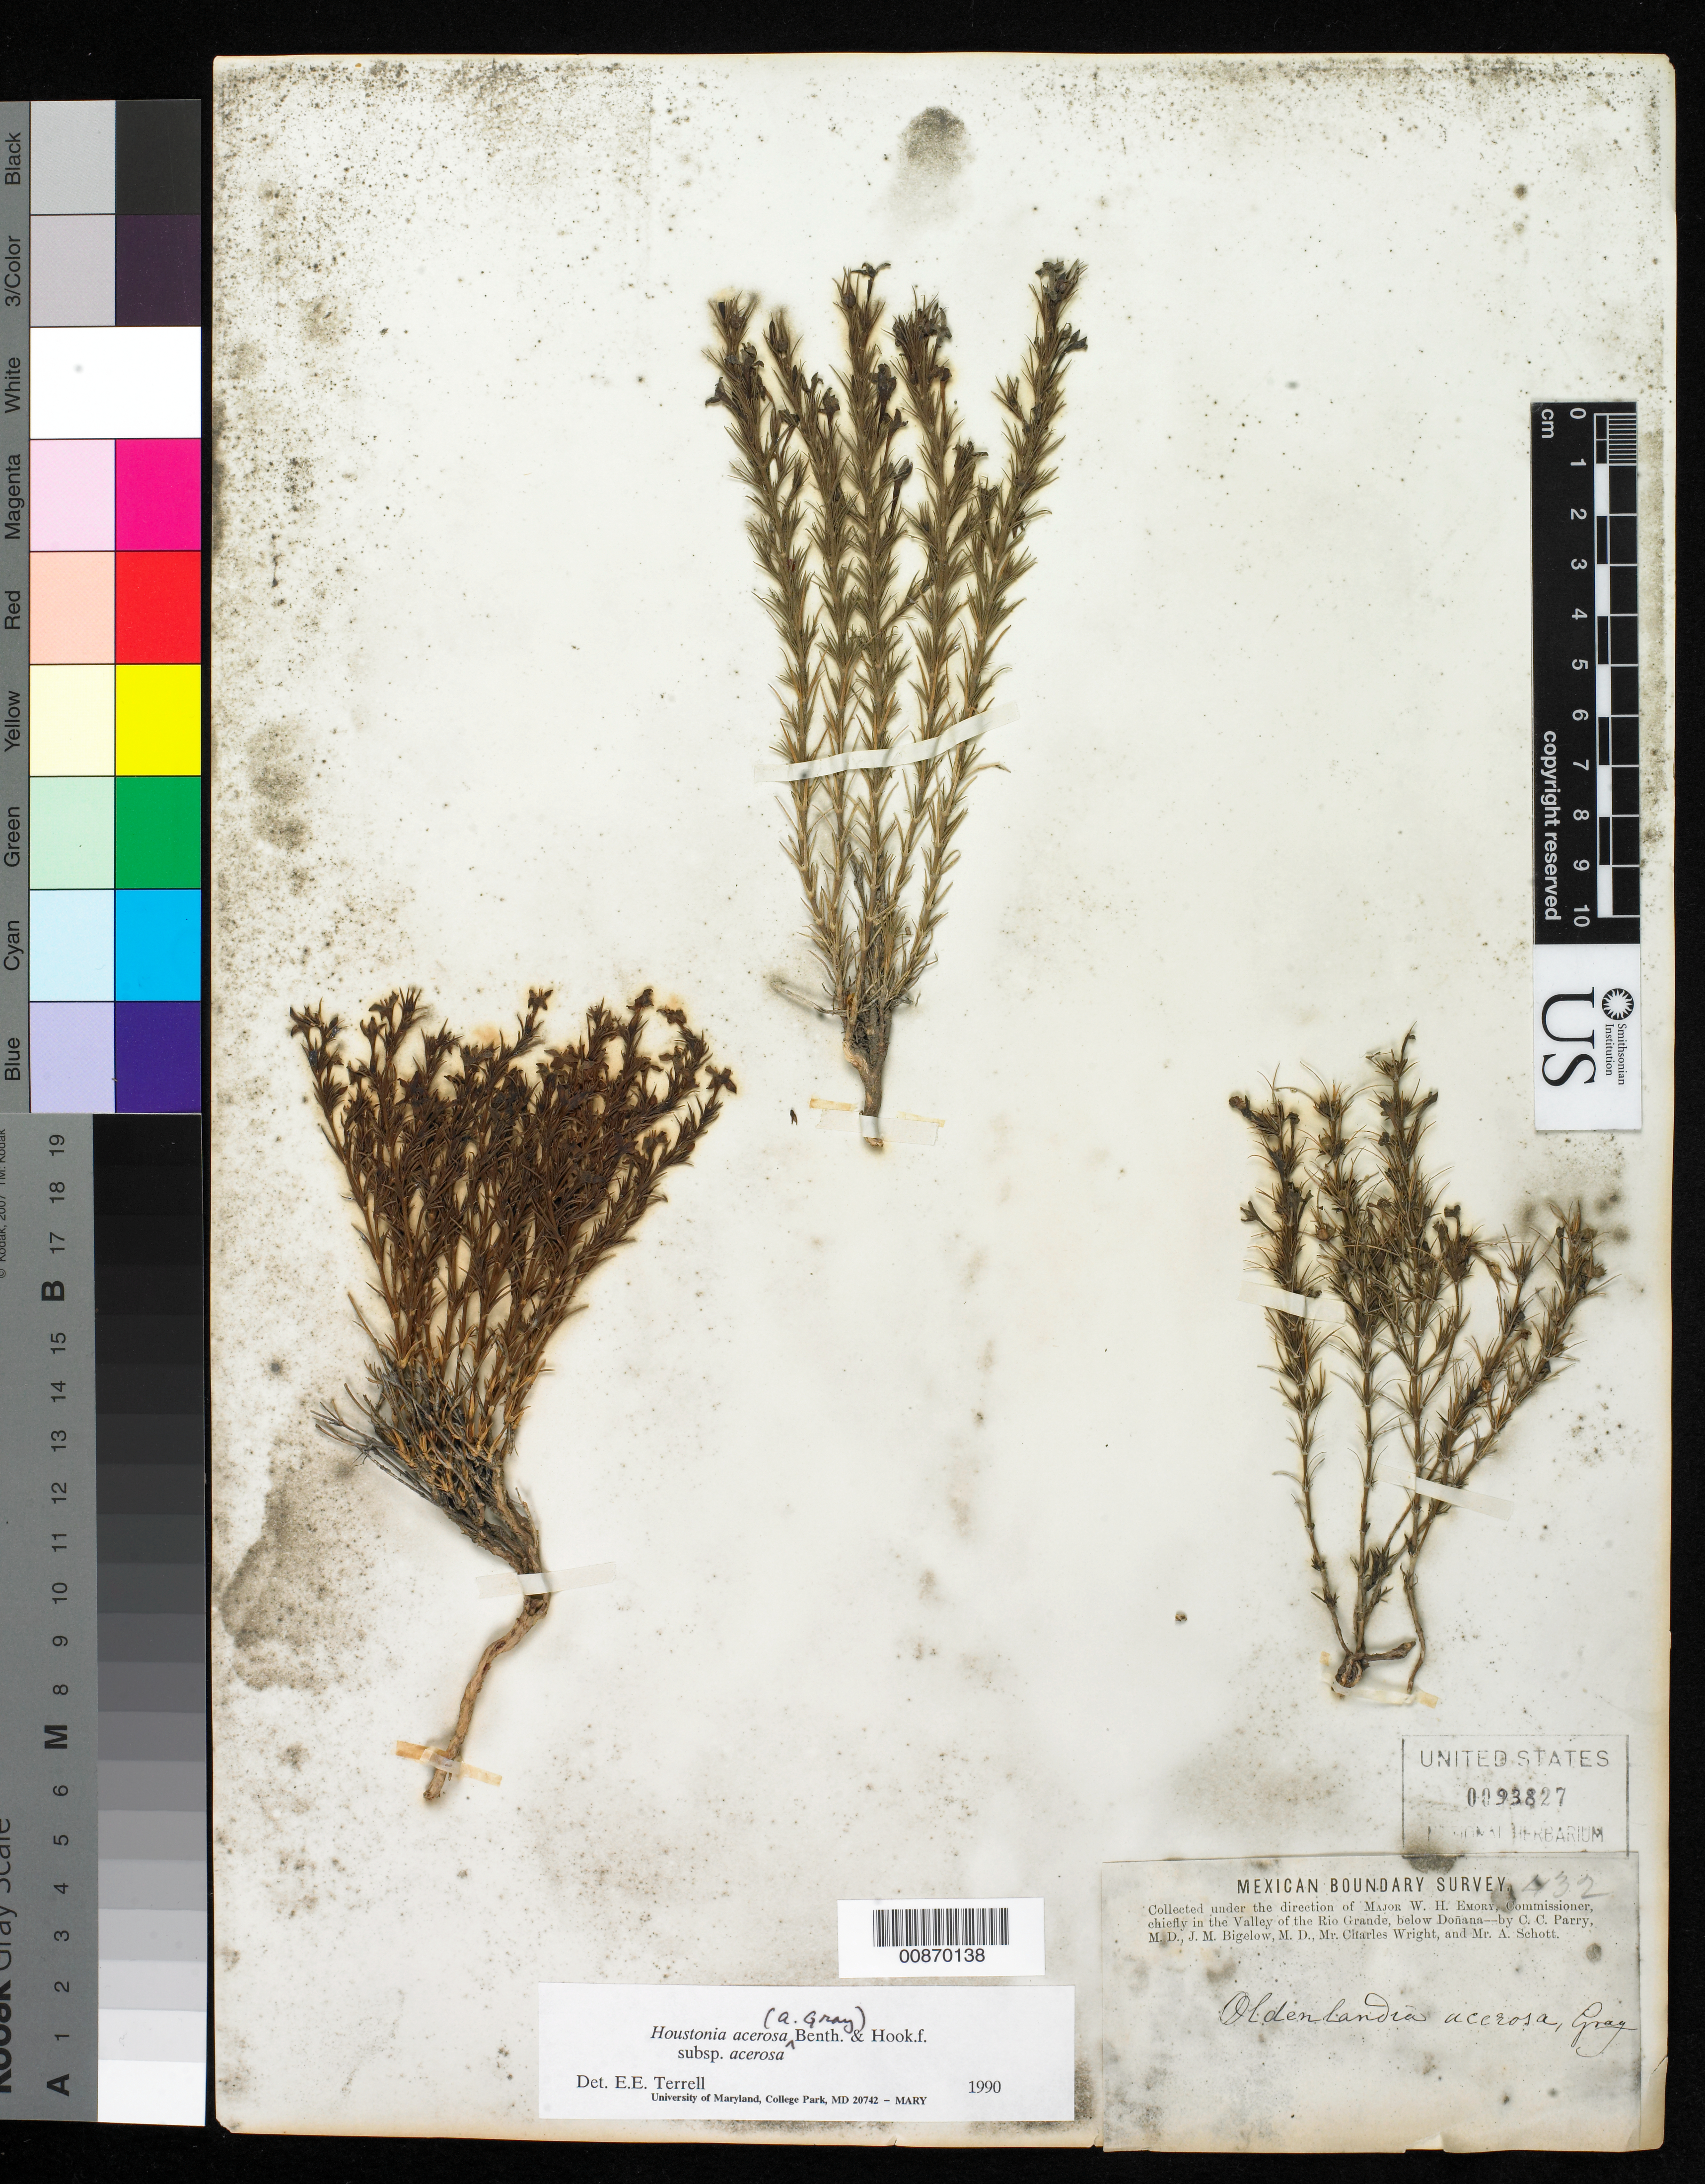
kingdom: Plantae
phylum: Tracheophyta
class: Magnoliopsida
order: Gentianales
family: Rubiaceae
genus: Houstonia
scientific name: Houstonia acerosa subsp. acerosa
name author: (A. Gray) Benth. & Hook. f.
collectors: C. C. Parry, J. M. Bigelow, C. Wright & A. C. V. Schott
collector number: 432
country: United States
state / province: New Mexico / Texas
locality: Valley of the Rio Grande, below Doñana.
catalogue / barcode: US 93827